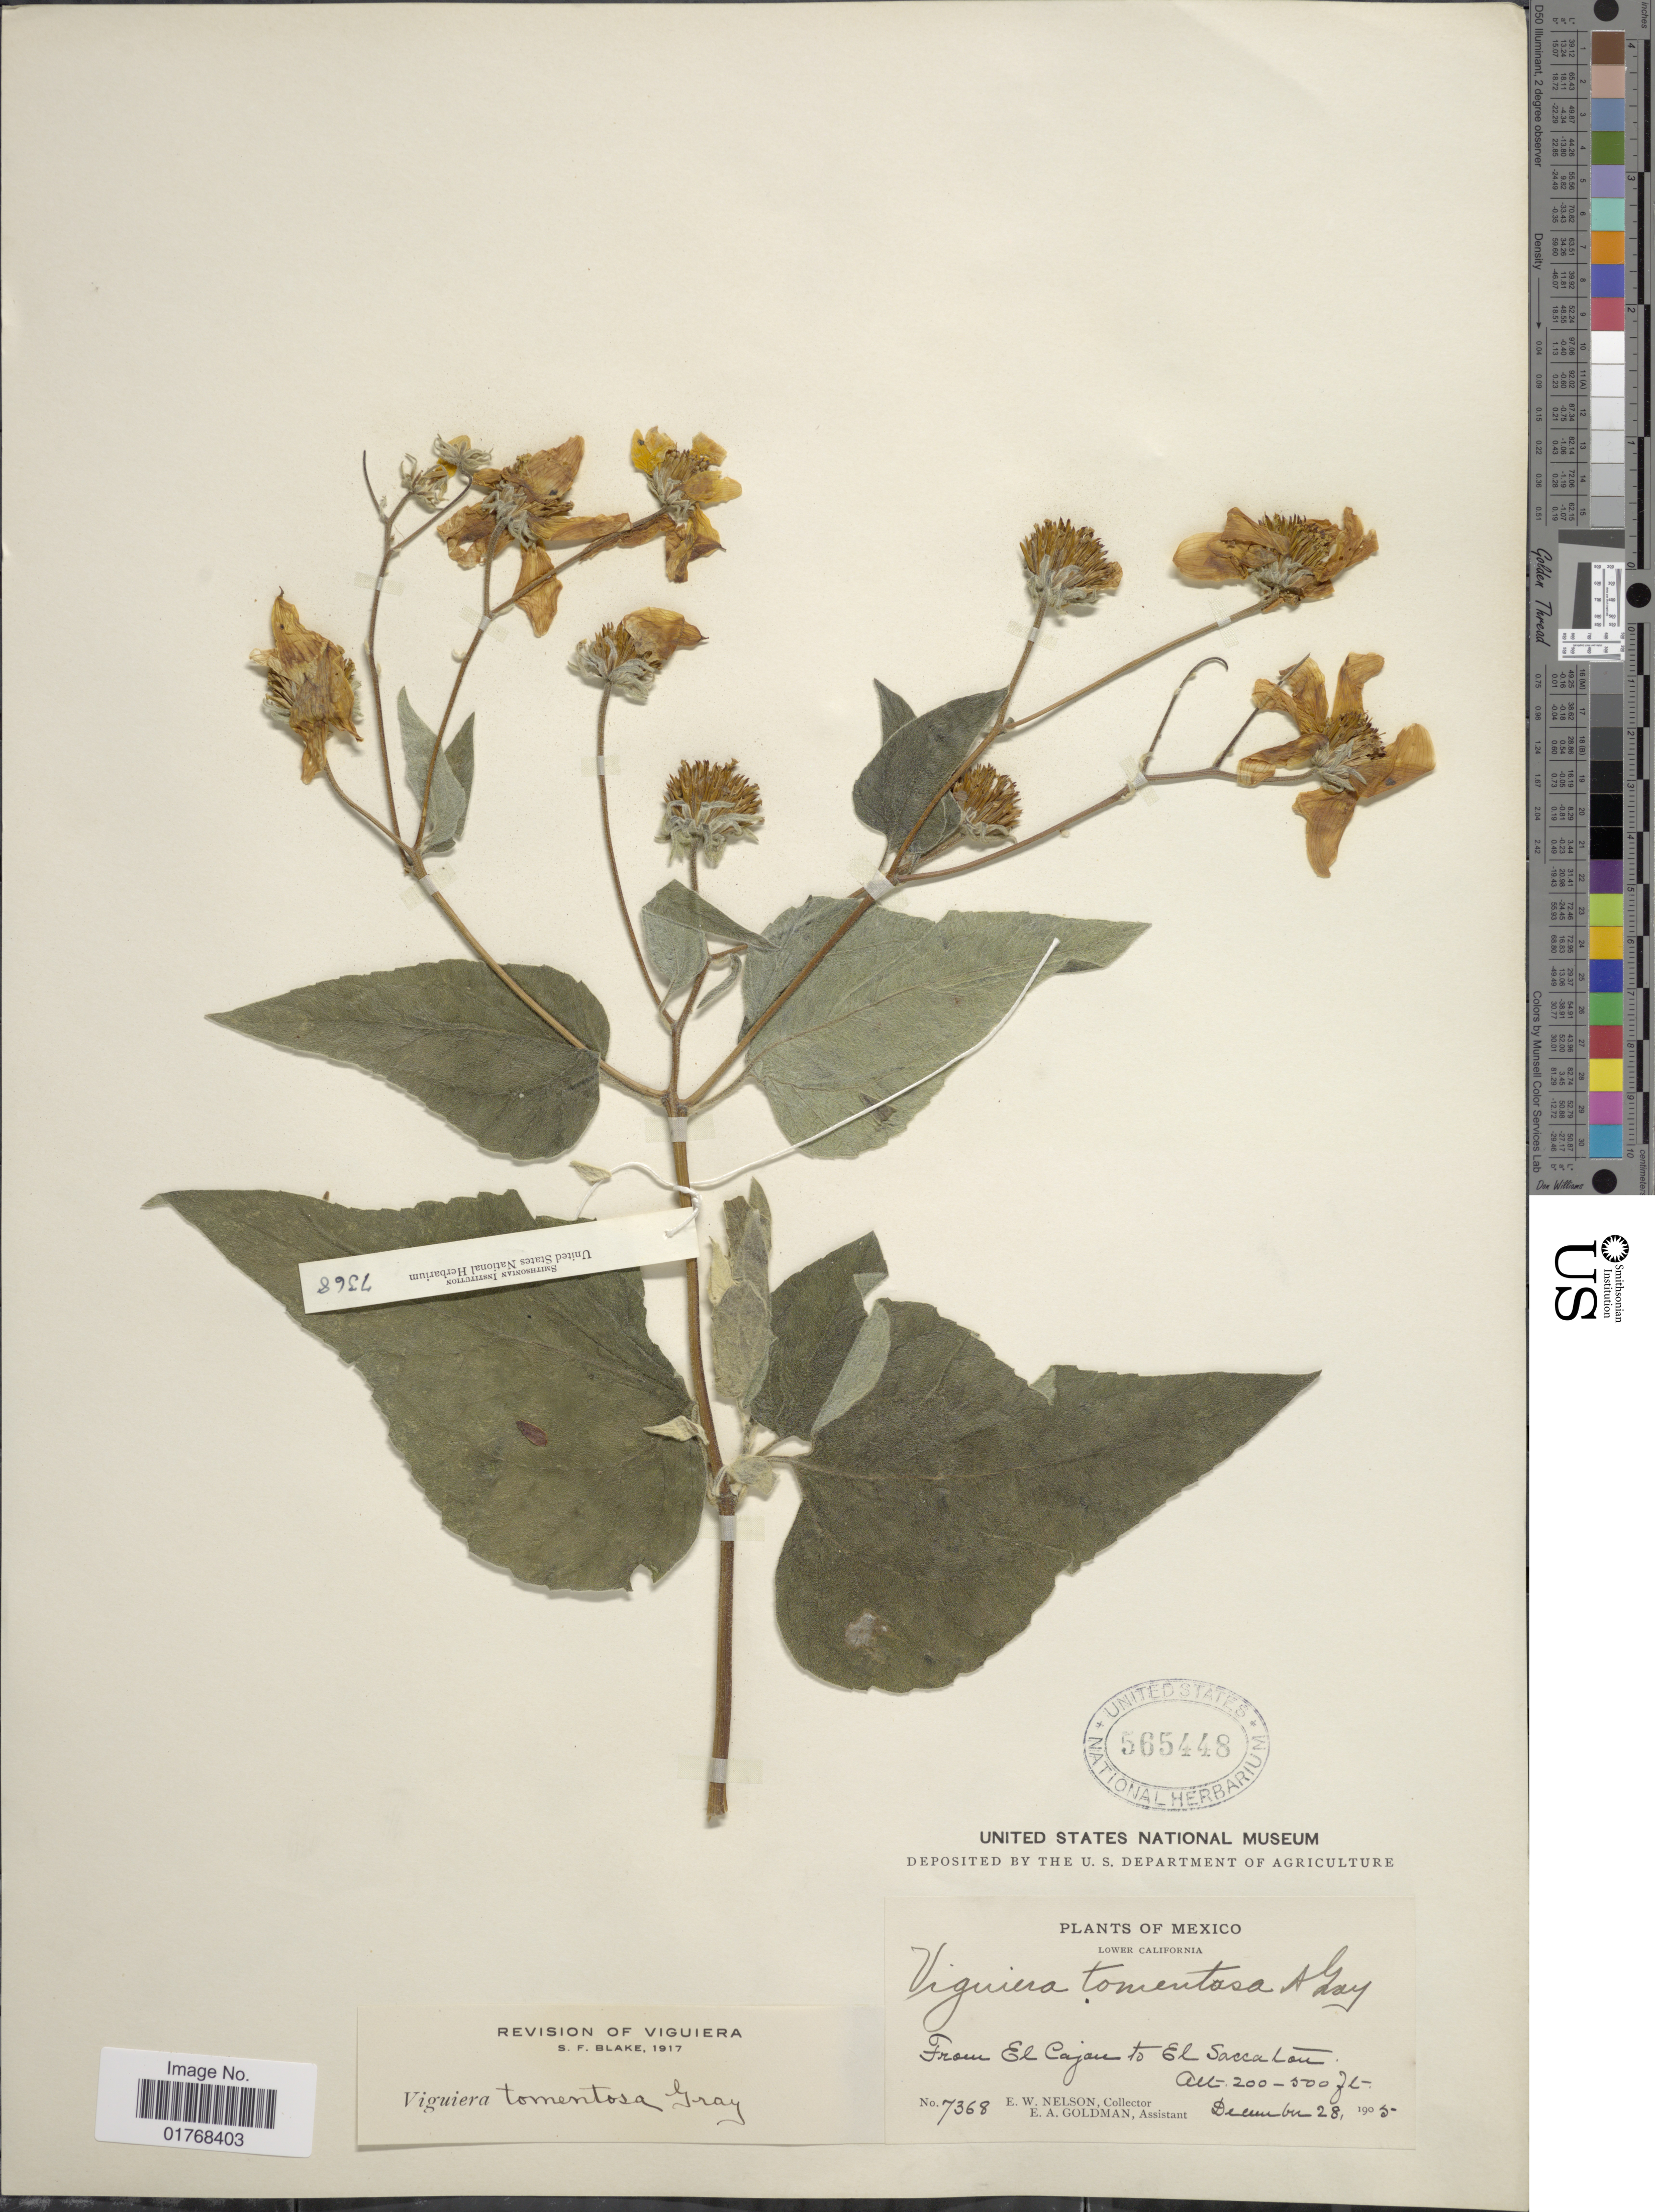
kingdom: Plantae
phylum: Tracheophyta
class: Magnoliopsida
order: Asterales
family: Asteraceae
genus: Viguiera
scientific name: Viguiera tomentosa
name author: A. Gray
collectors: E. W. Nelson & E. A. Goldman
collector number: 7368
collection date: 1905-12-28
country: Mexico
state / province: Baja California Sur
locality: Lower California, From El Cajun to El Saccaton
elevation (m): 61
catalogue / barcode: US 565448